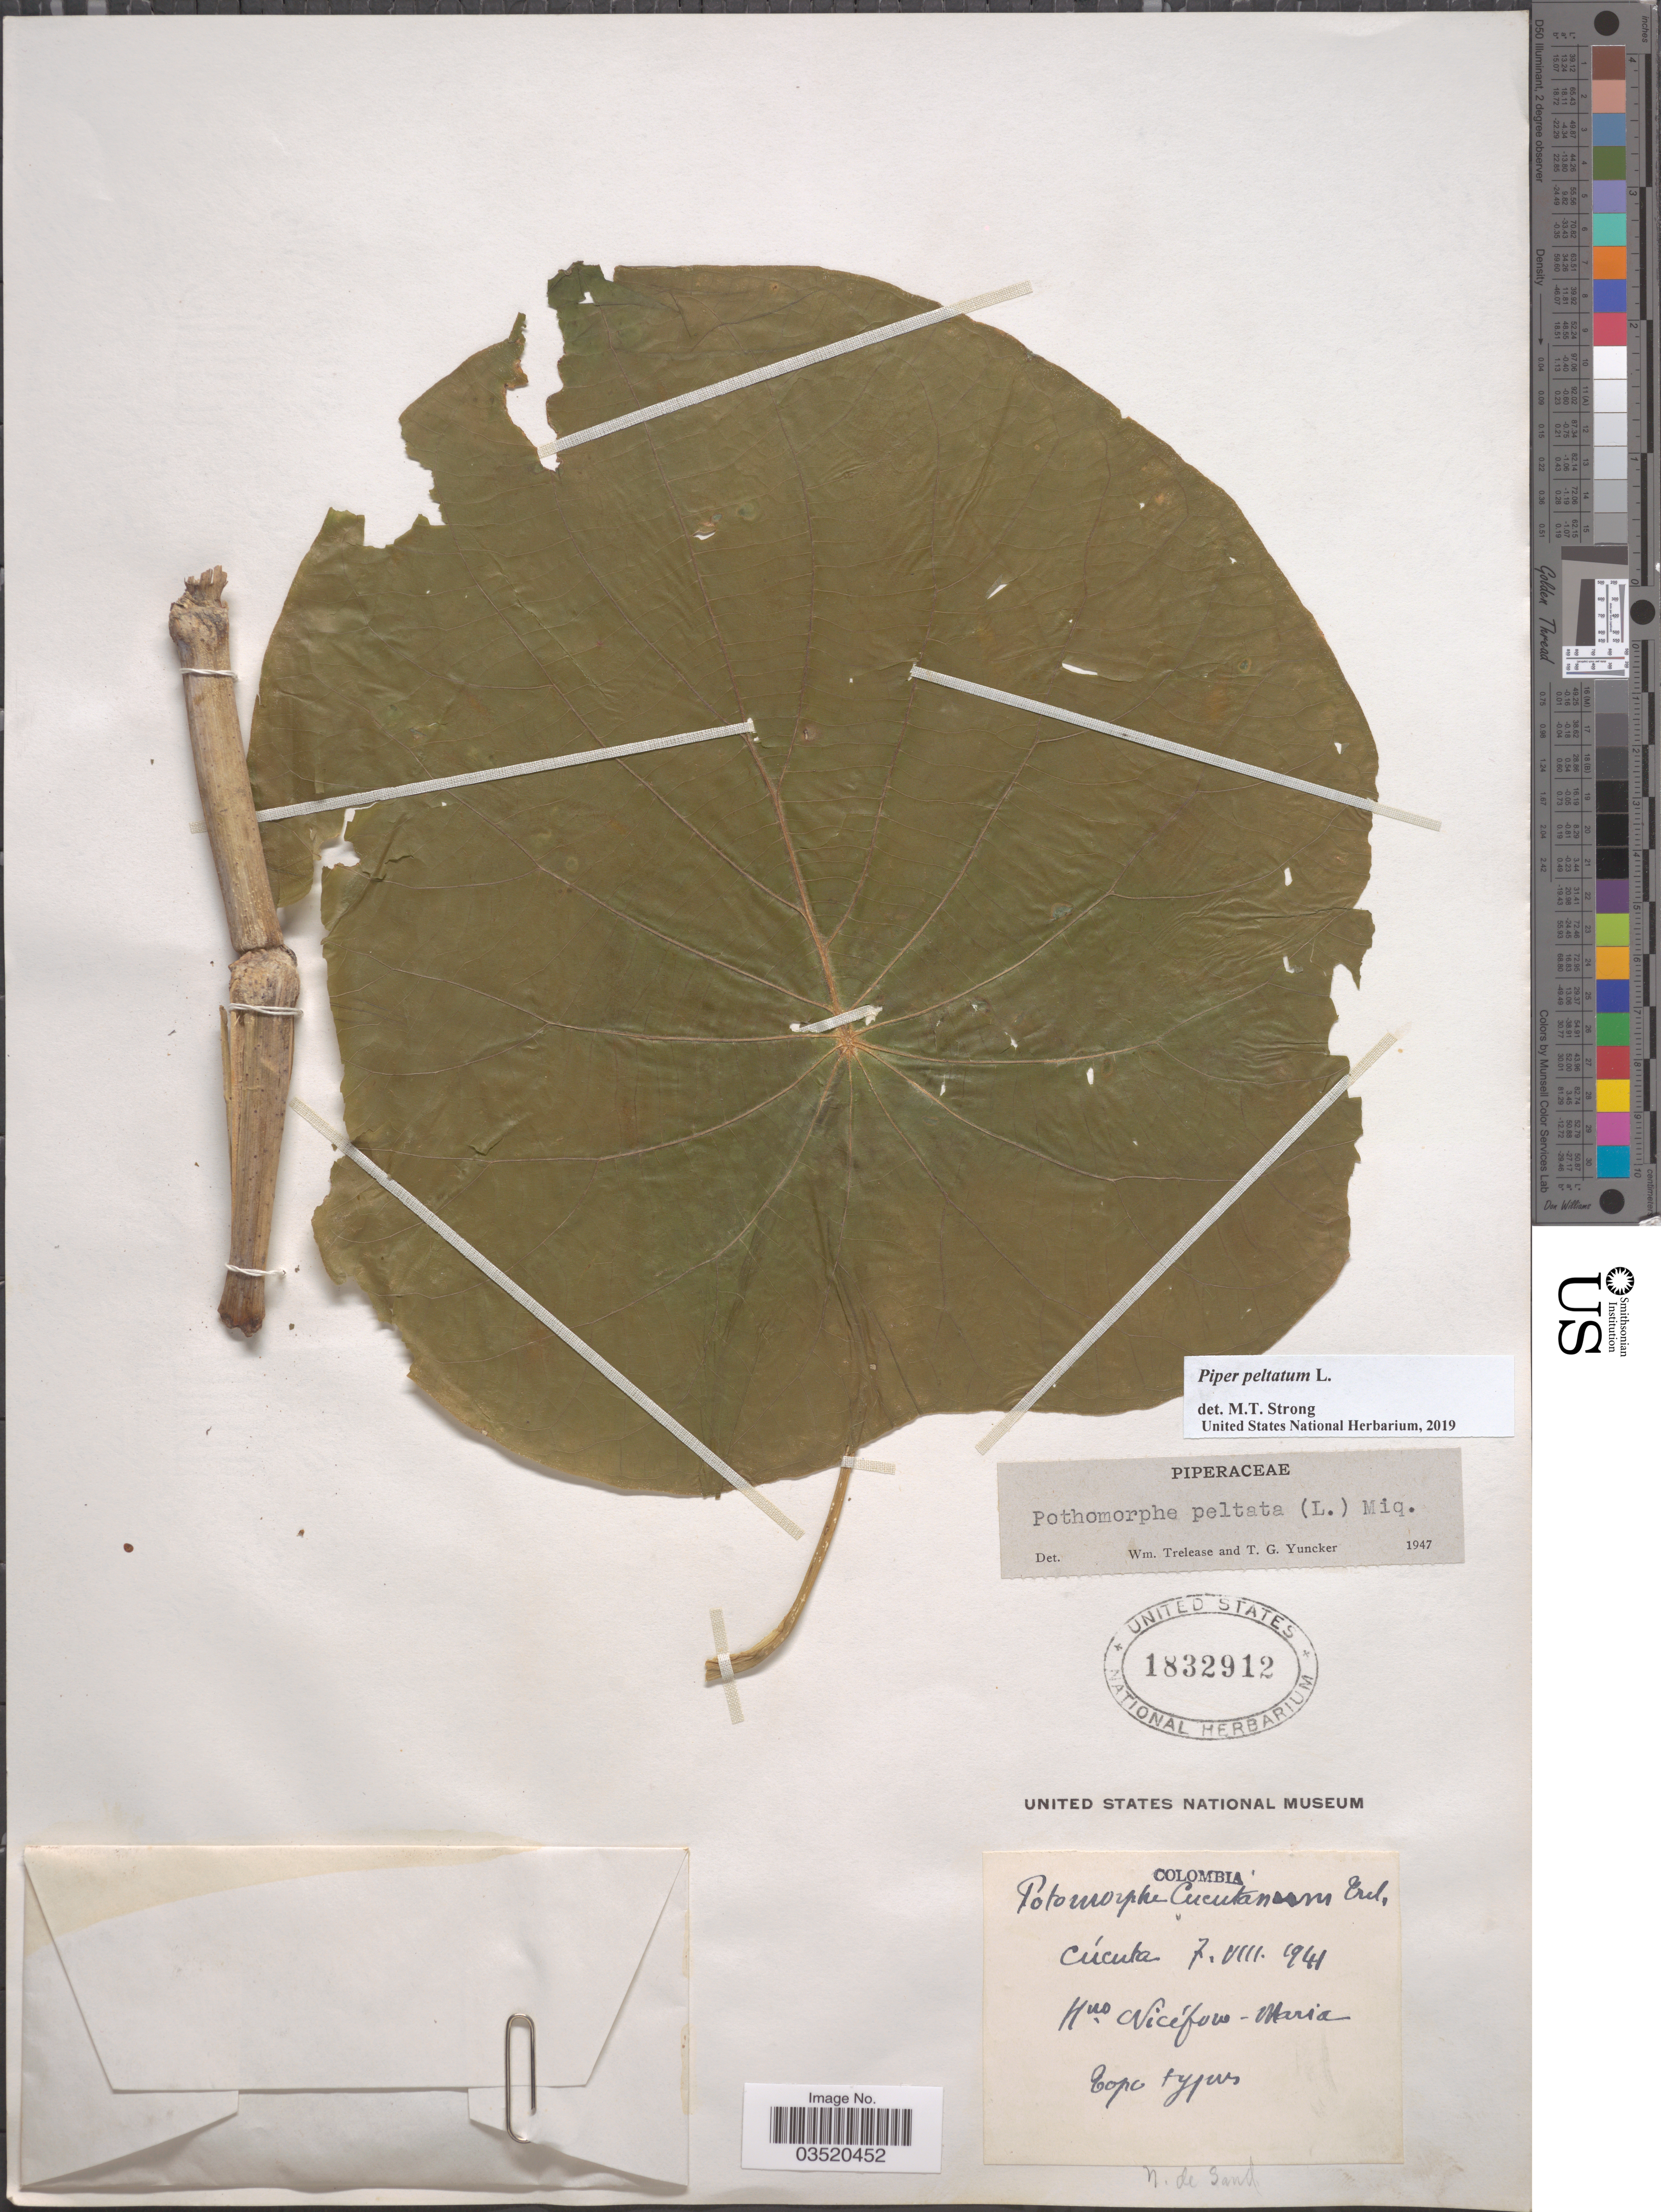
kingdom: Plantae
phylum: Tracheophyta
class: Magnoliopsida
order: Piperales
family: Piperaceae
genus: Piper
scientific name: Piper peltatum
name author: L.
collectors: M. Niceforo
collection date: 1941-08-07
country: Colombia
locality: Cúcuta. N. de Sand.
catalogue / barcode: US 1832912